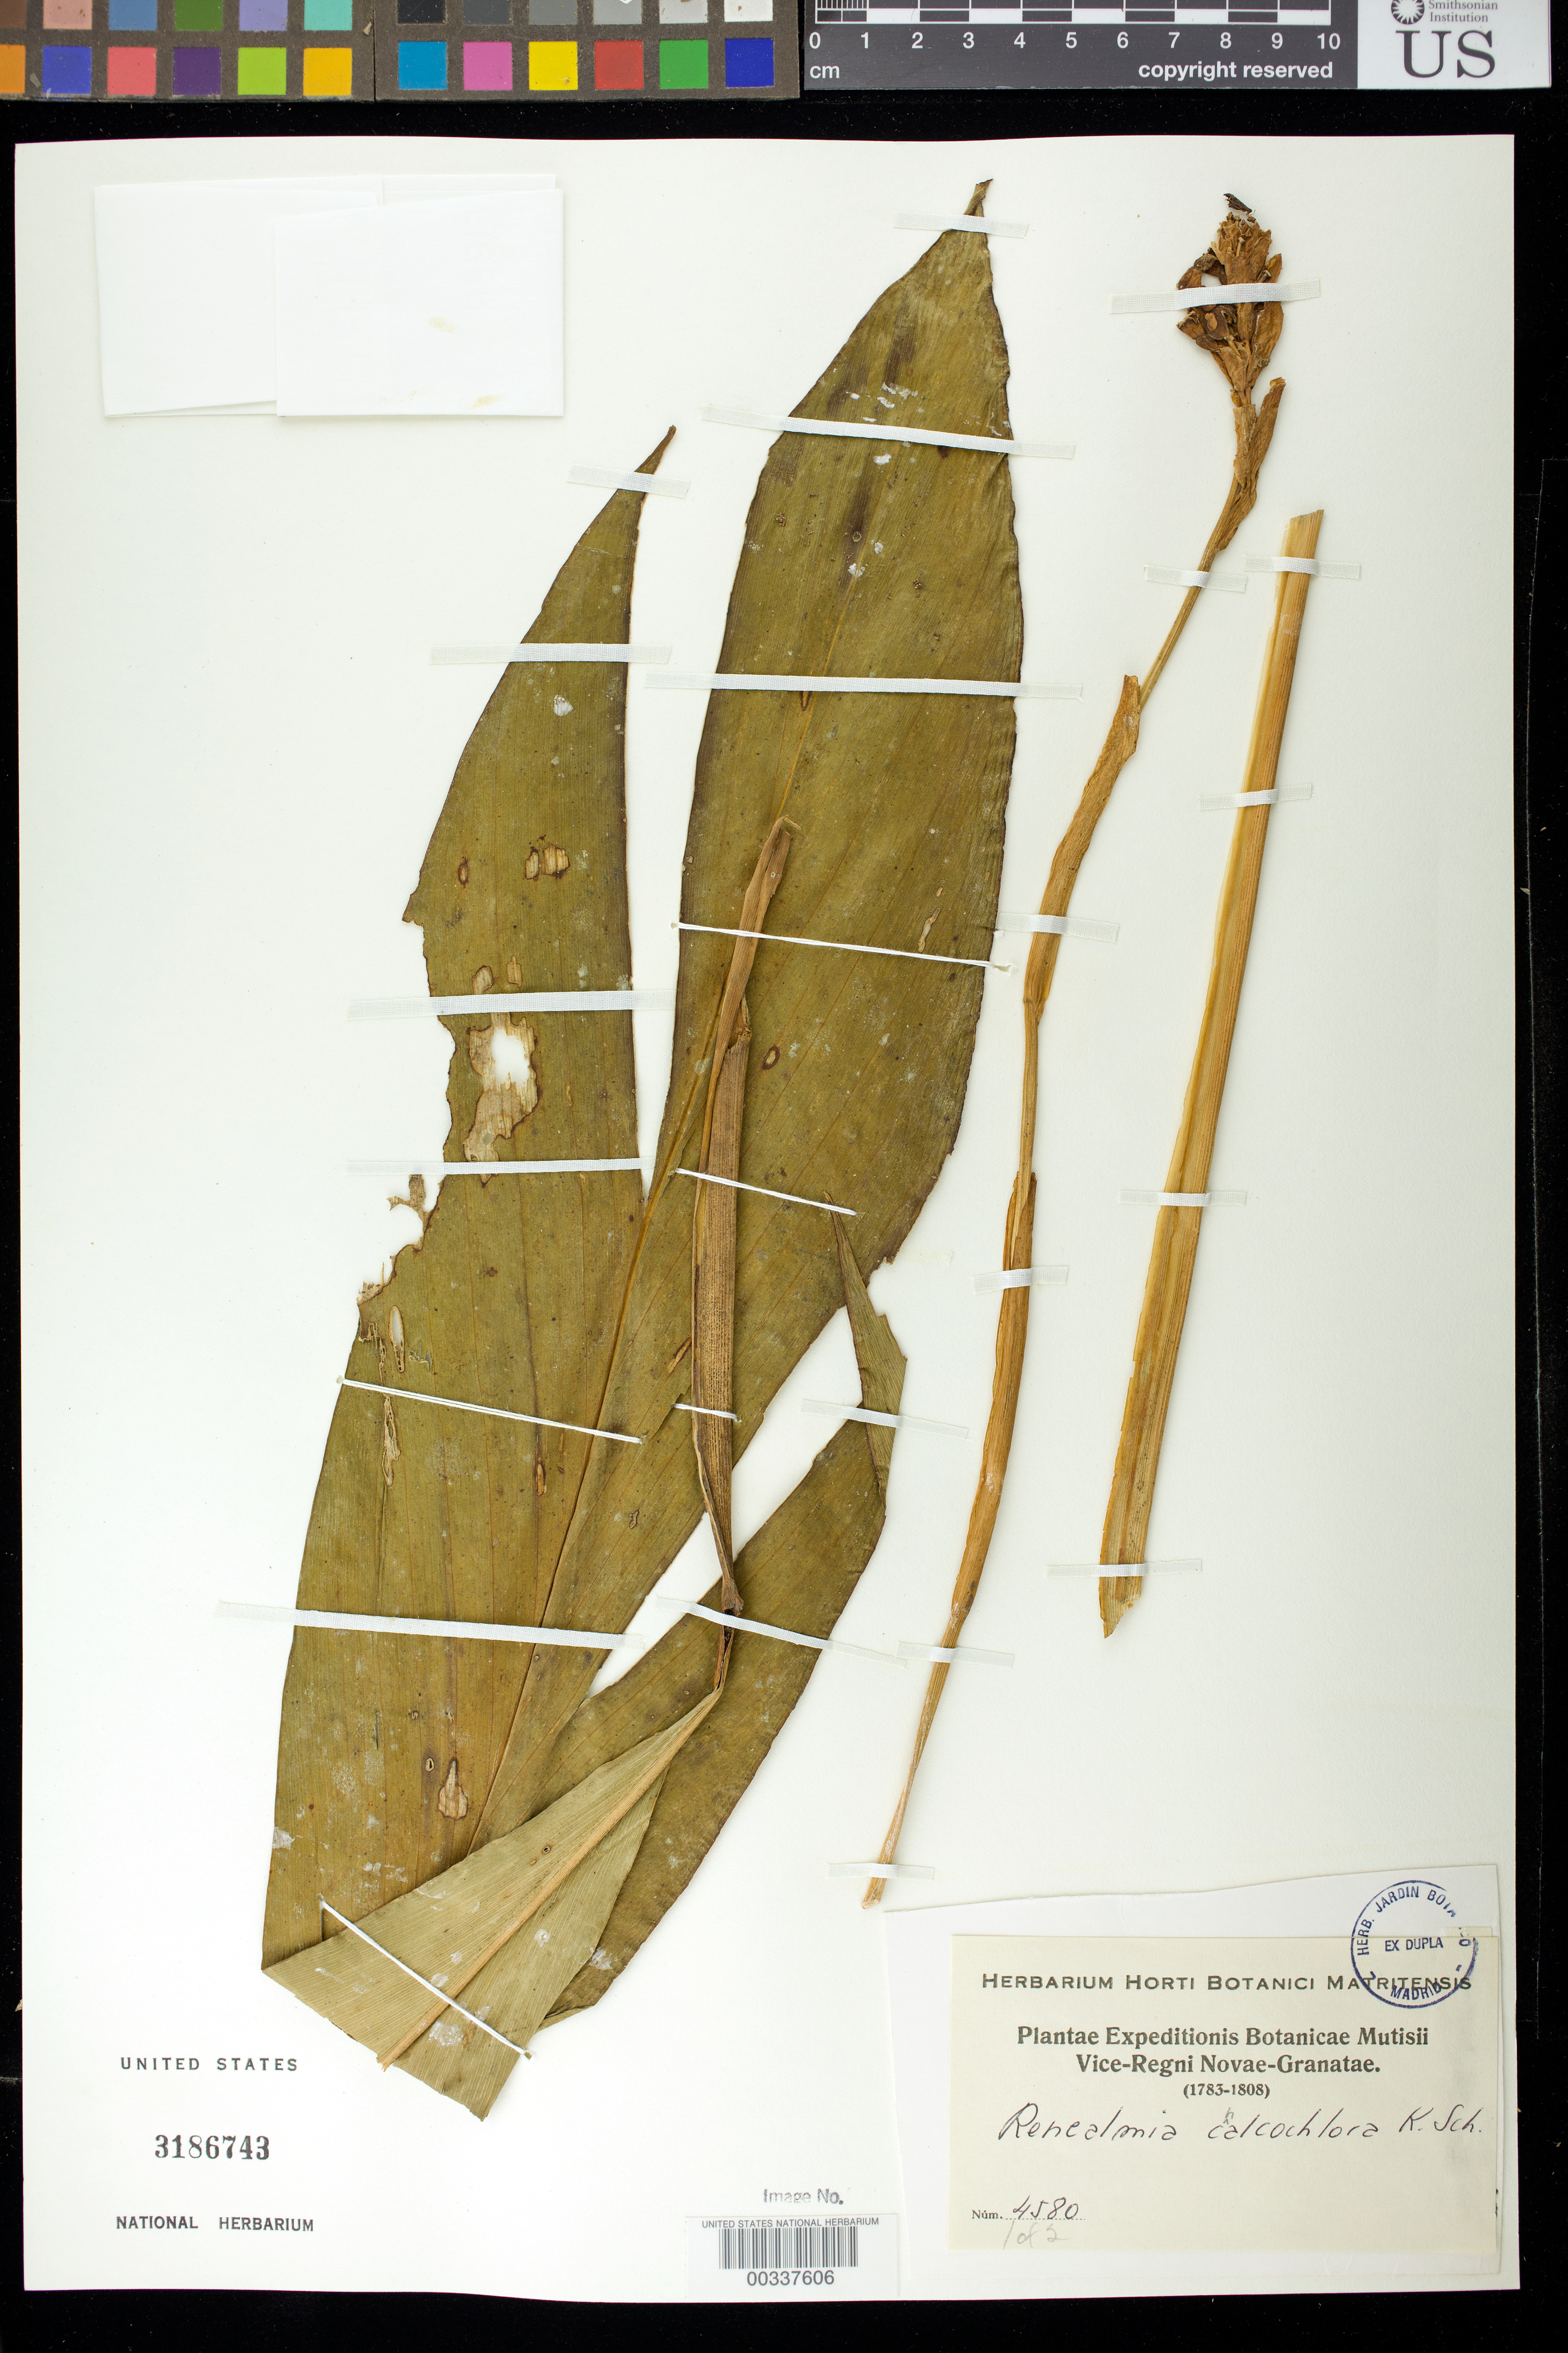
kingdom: Plantae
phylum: Tracheophyta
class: Liliopsida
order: Zingiberales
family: Zingiberaceae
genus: Renealmia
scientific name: Renealmia chalcochlora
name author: K. Schum.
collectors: J. C. B. Mutis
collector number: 4580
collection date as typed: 1783 to -- -- 1808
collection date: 1783/1808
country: Colombia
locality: Plantae expeditionis botanicae Mutisii vice-regni novae-granatae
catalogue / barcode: US 3186743